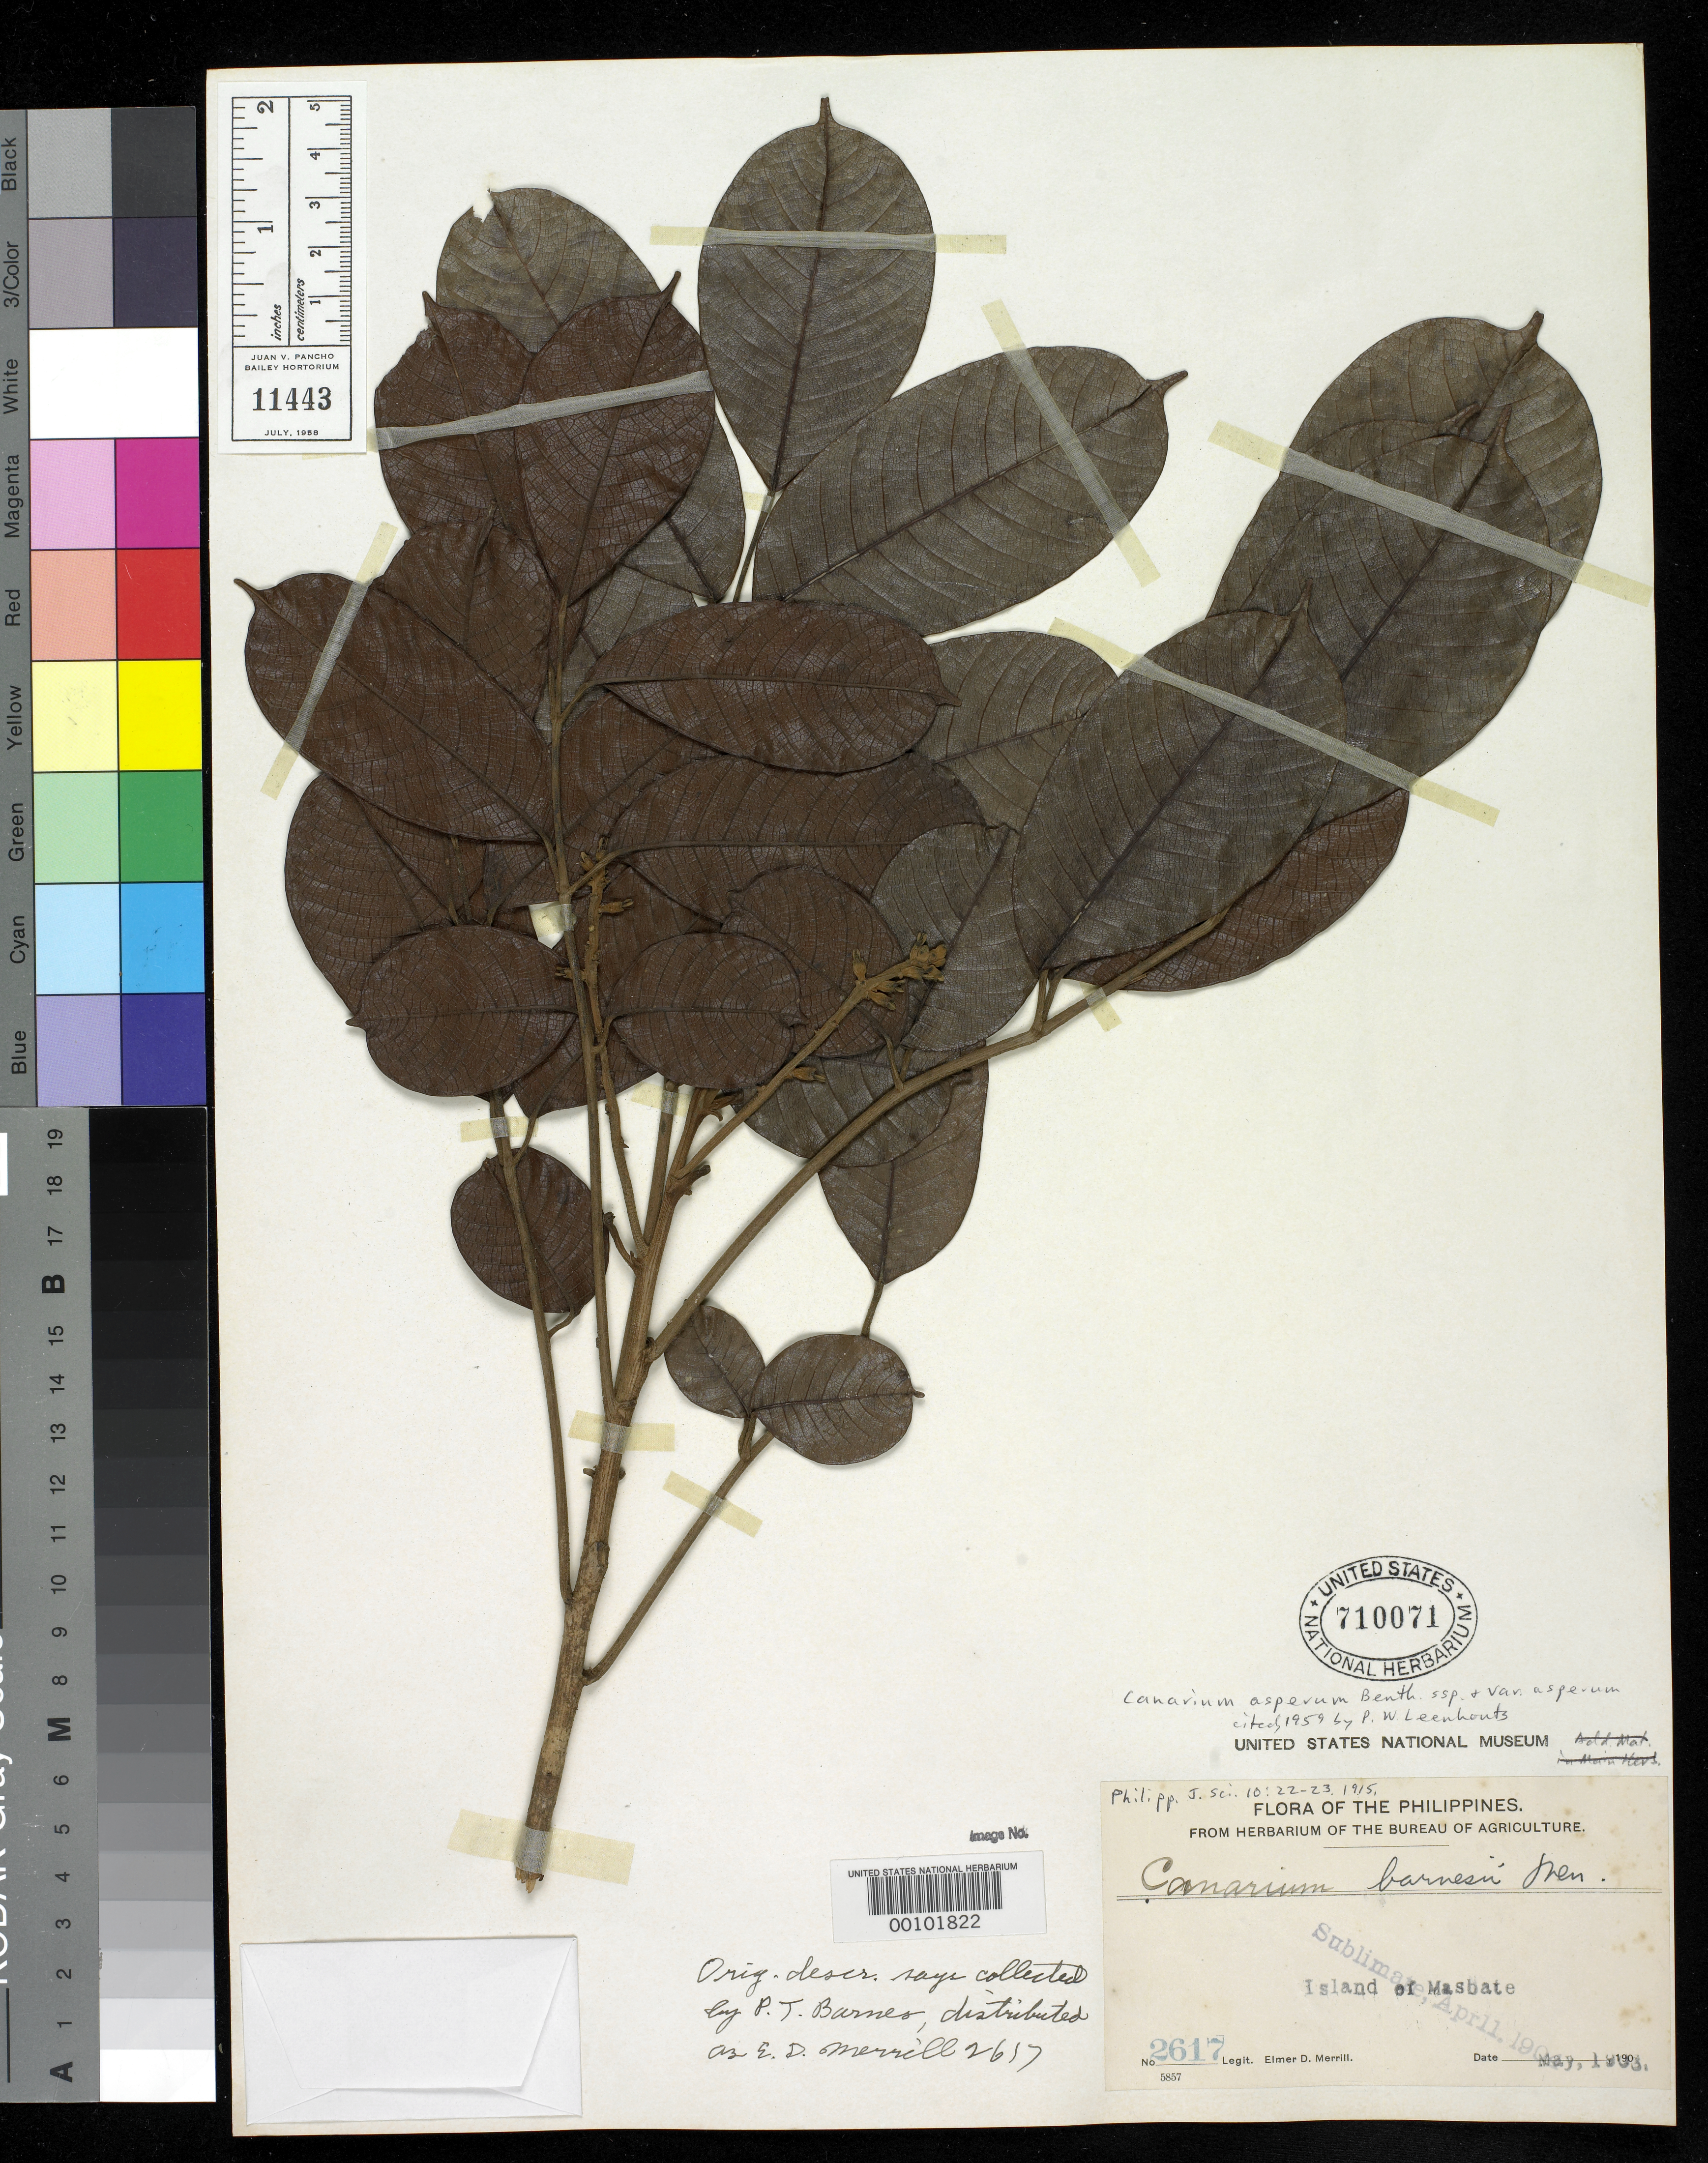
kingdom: Plantae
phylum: Tracheophyta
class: Magnoliopsida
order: Sapindales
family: Burseraceae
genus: Canarium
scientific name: Canarium barnesii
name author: Merr.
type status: Isotype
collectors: P. Barnes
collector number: Merrill 2617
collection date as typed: May 1903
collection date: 1903-05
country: Philippines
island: Masbate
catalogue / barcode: US 710071